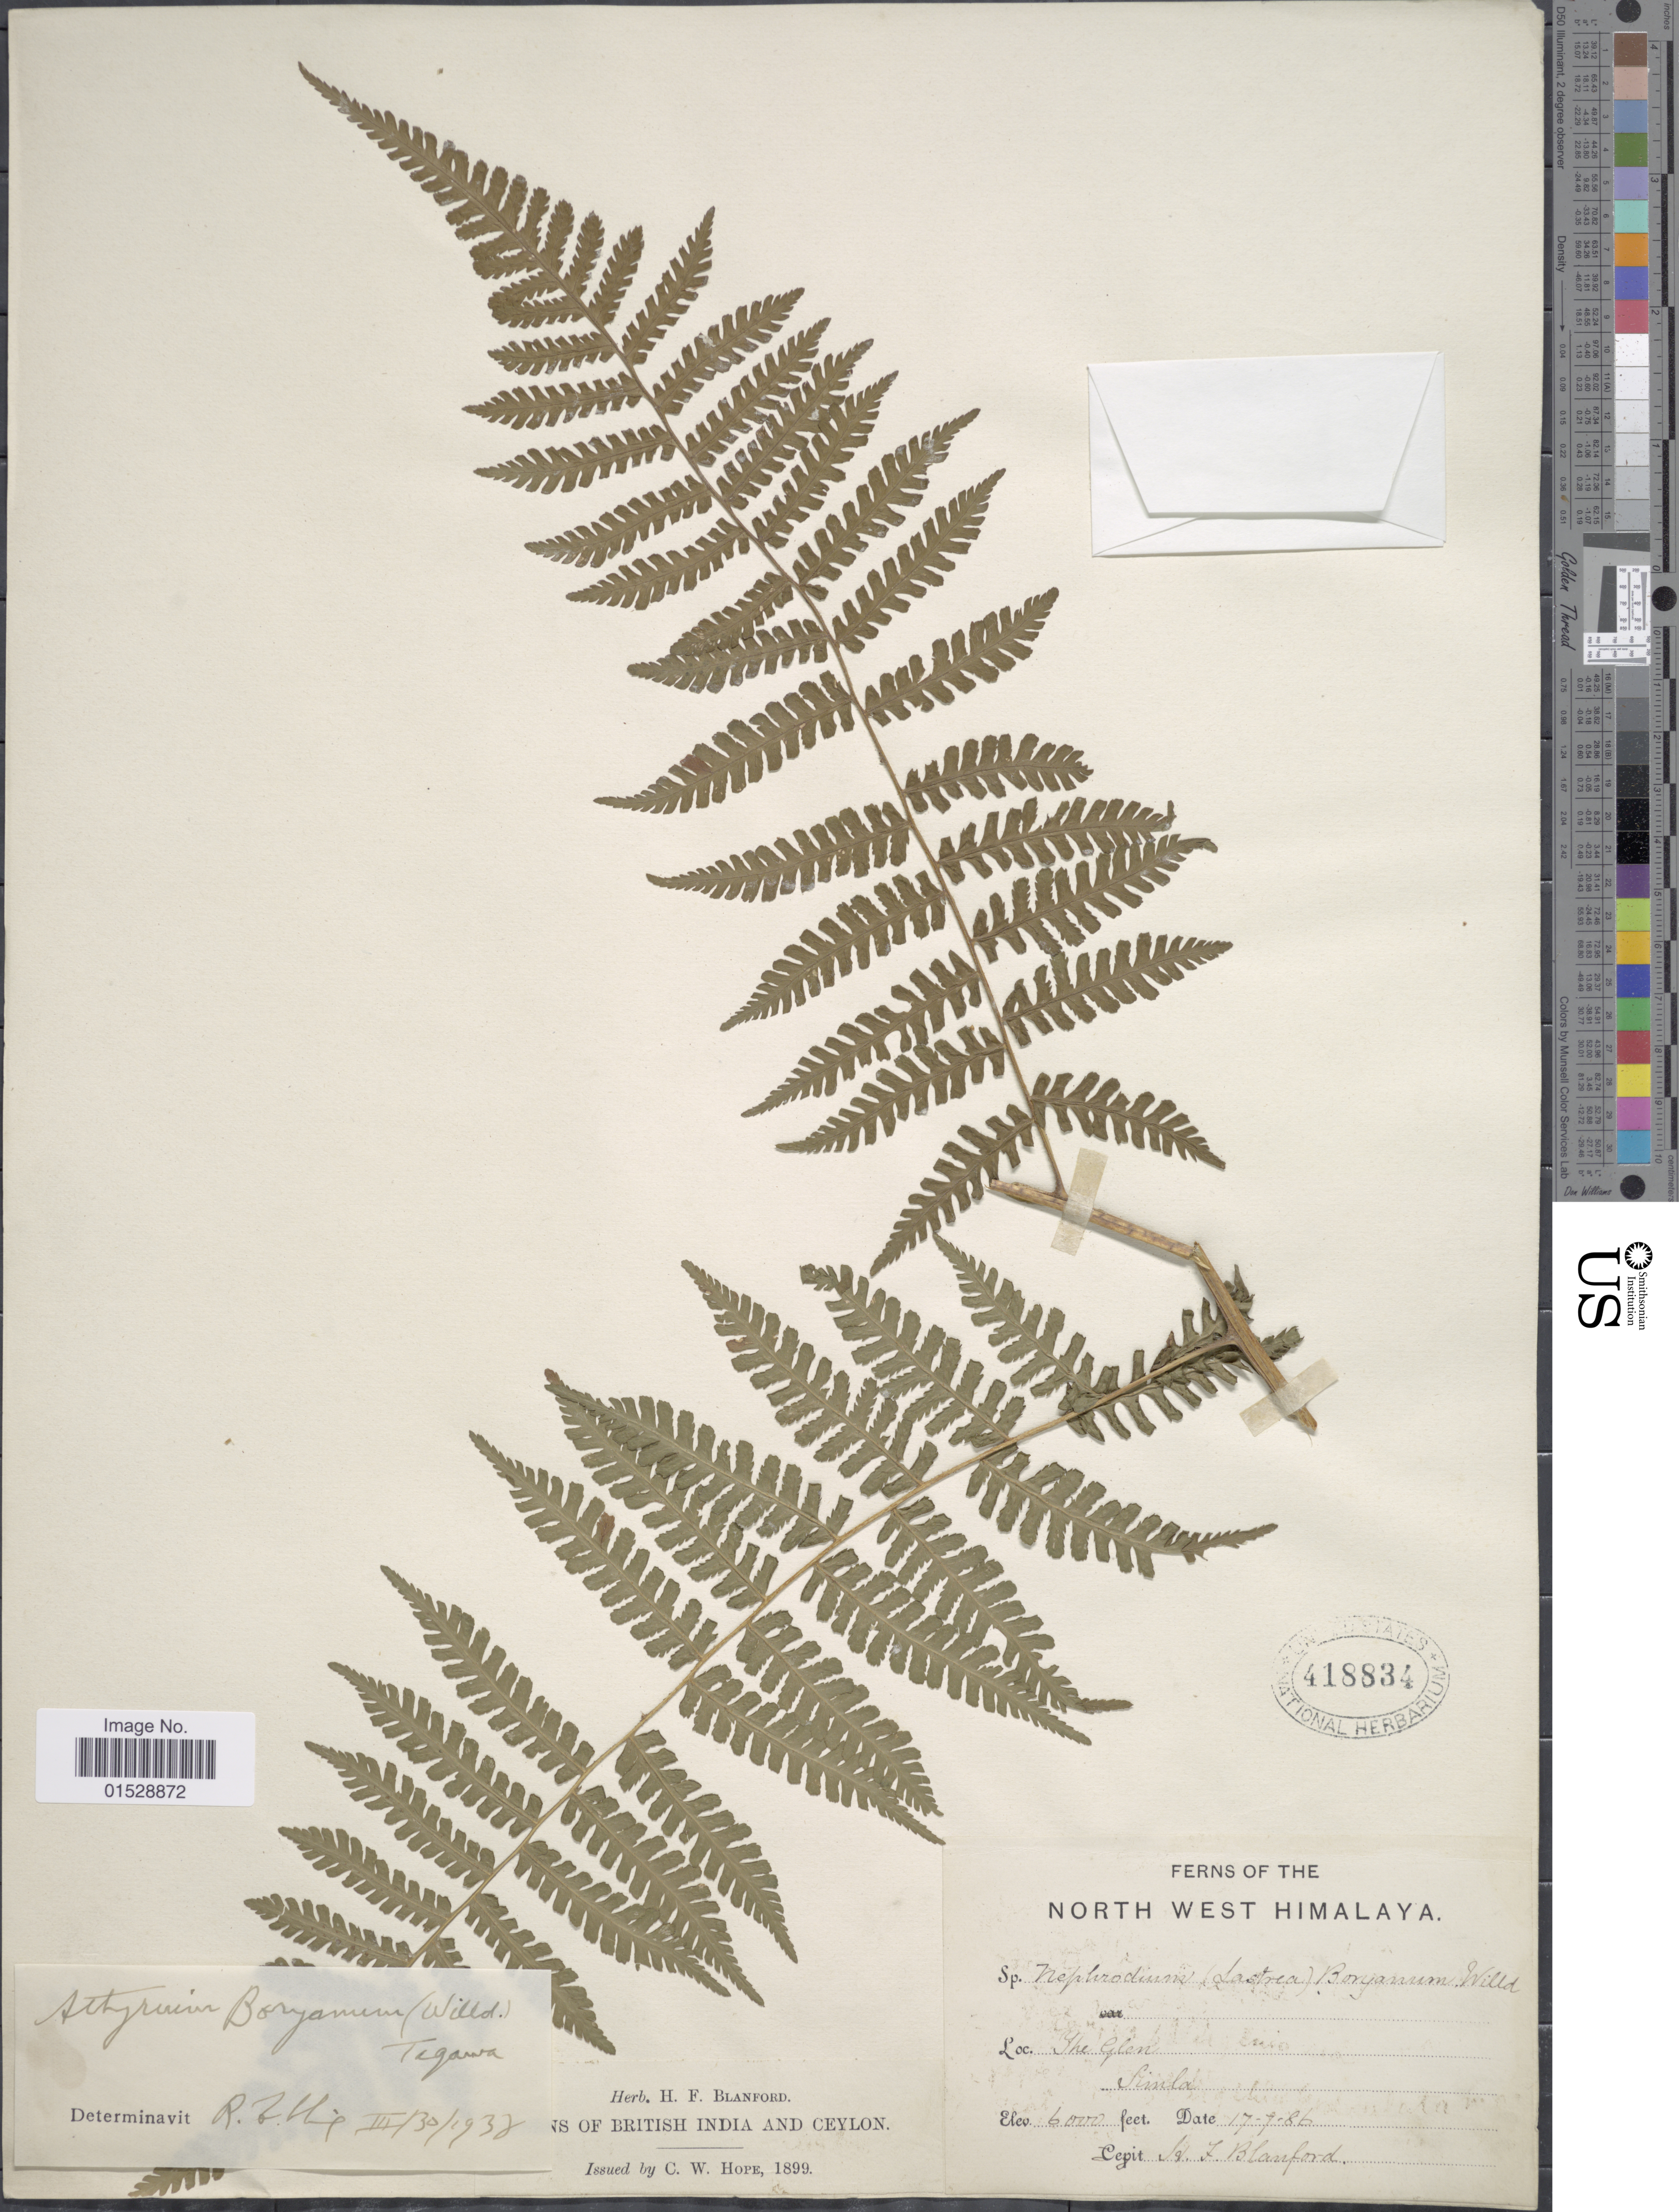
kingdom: Plantae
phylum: Tracheophyta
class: Polypodiopsida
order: Polypodiales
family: Athyriaceae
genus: Deparia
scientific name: Deparia boryana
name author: (Willd.) M. Kato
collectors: H. Blanford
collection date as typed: Transcribed d/m/y: 17/7/86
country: India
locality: North WestHimalaya, The Glen, Simla, British India and Ceylon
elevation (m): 1829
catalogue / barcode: US 418834